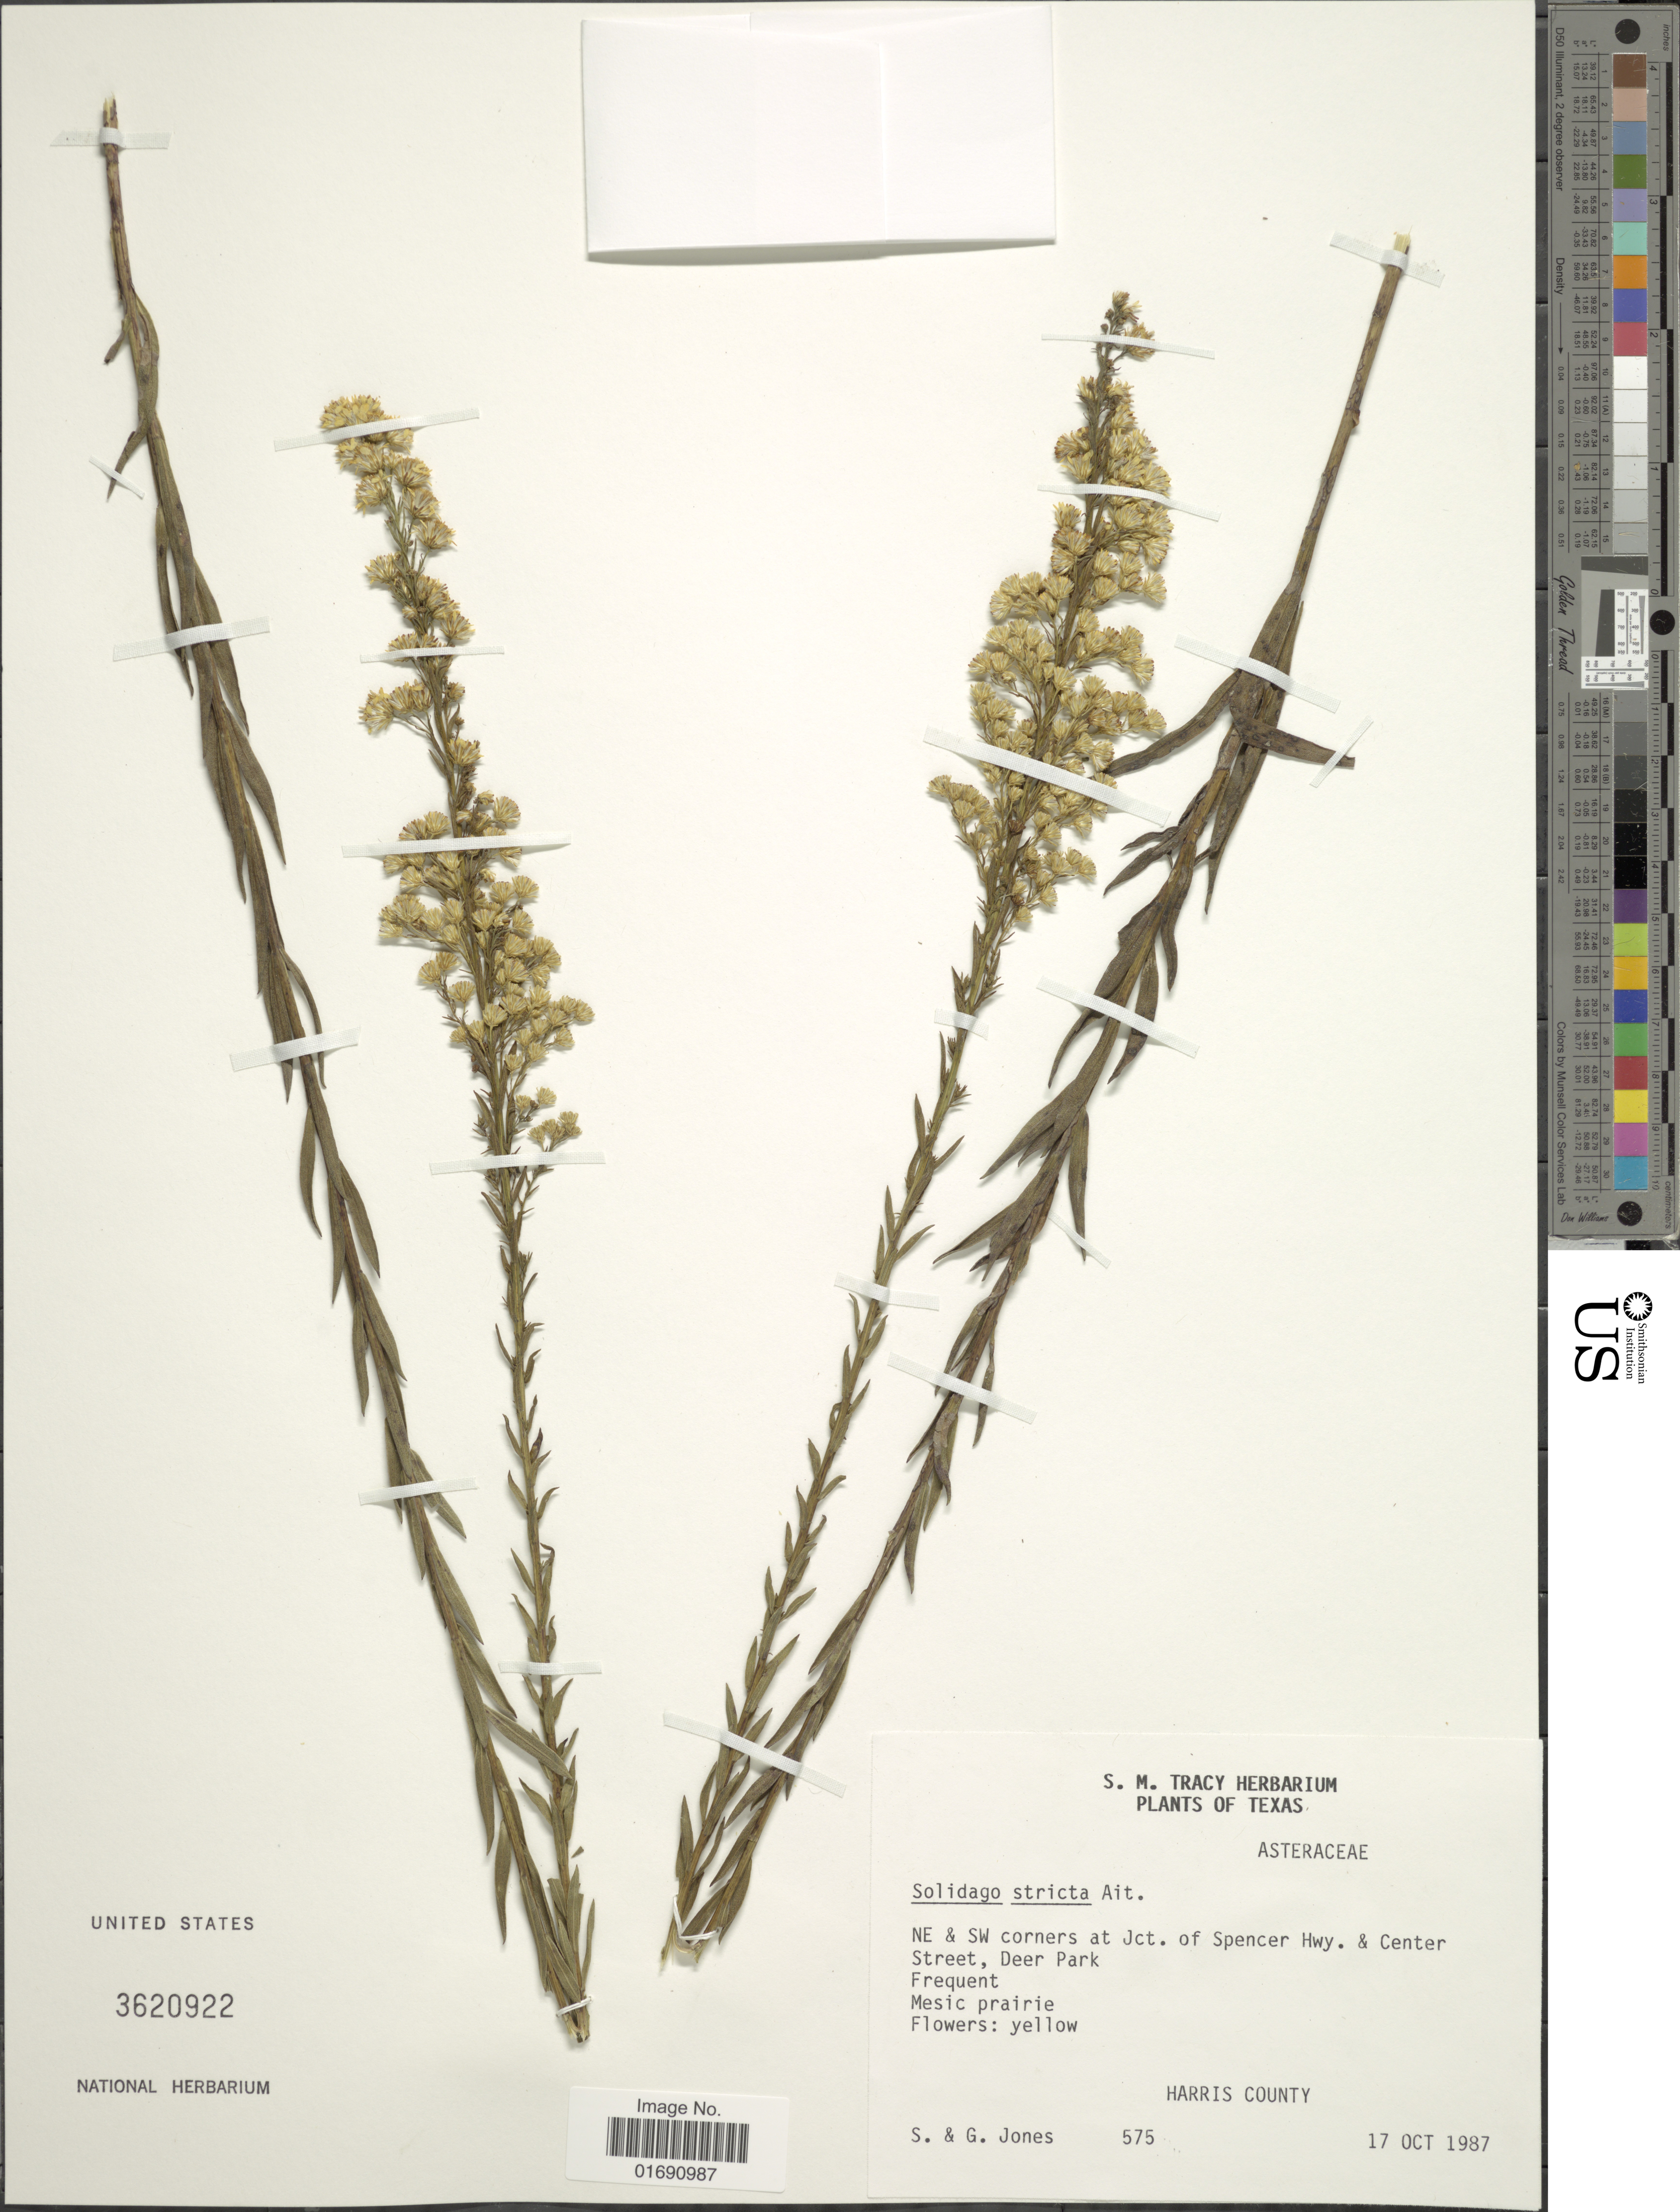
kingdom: Plantae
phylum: Tracheophyta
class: Magnoliopsida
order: Asterales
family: Asteraceae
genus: Solidago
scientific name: Solidago stricta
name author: Aiton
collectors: S. Jones & G. Jones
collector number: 575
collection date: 1987-10-17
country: United States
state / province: Texas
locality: NE & SW corners at Jct. of Spencer Hwy. & Center Street, Deer Park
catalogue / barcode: US 3620922